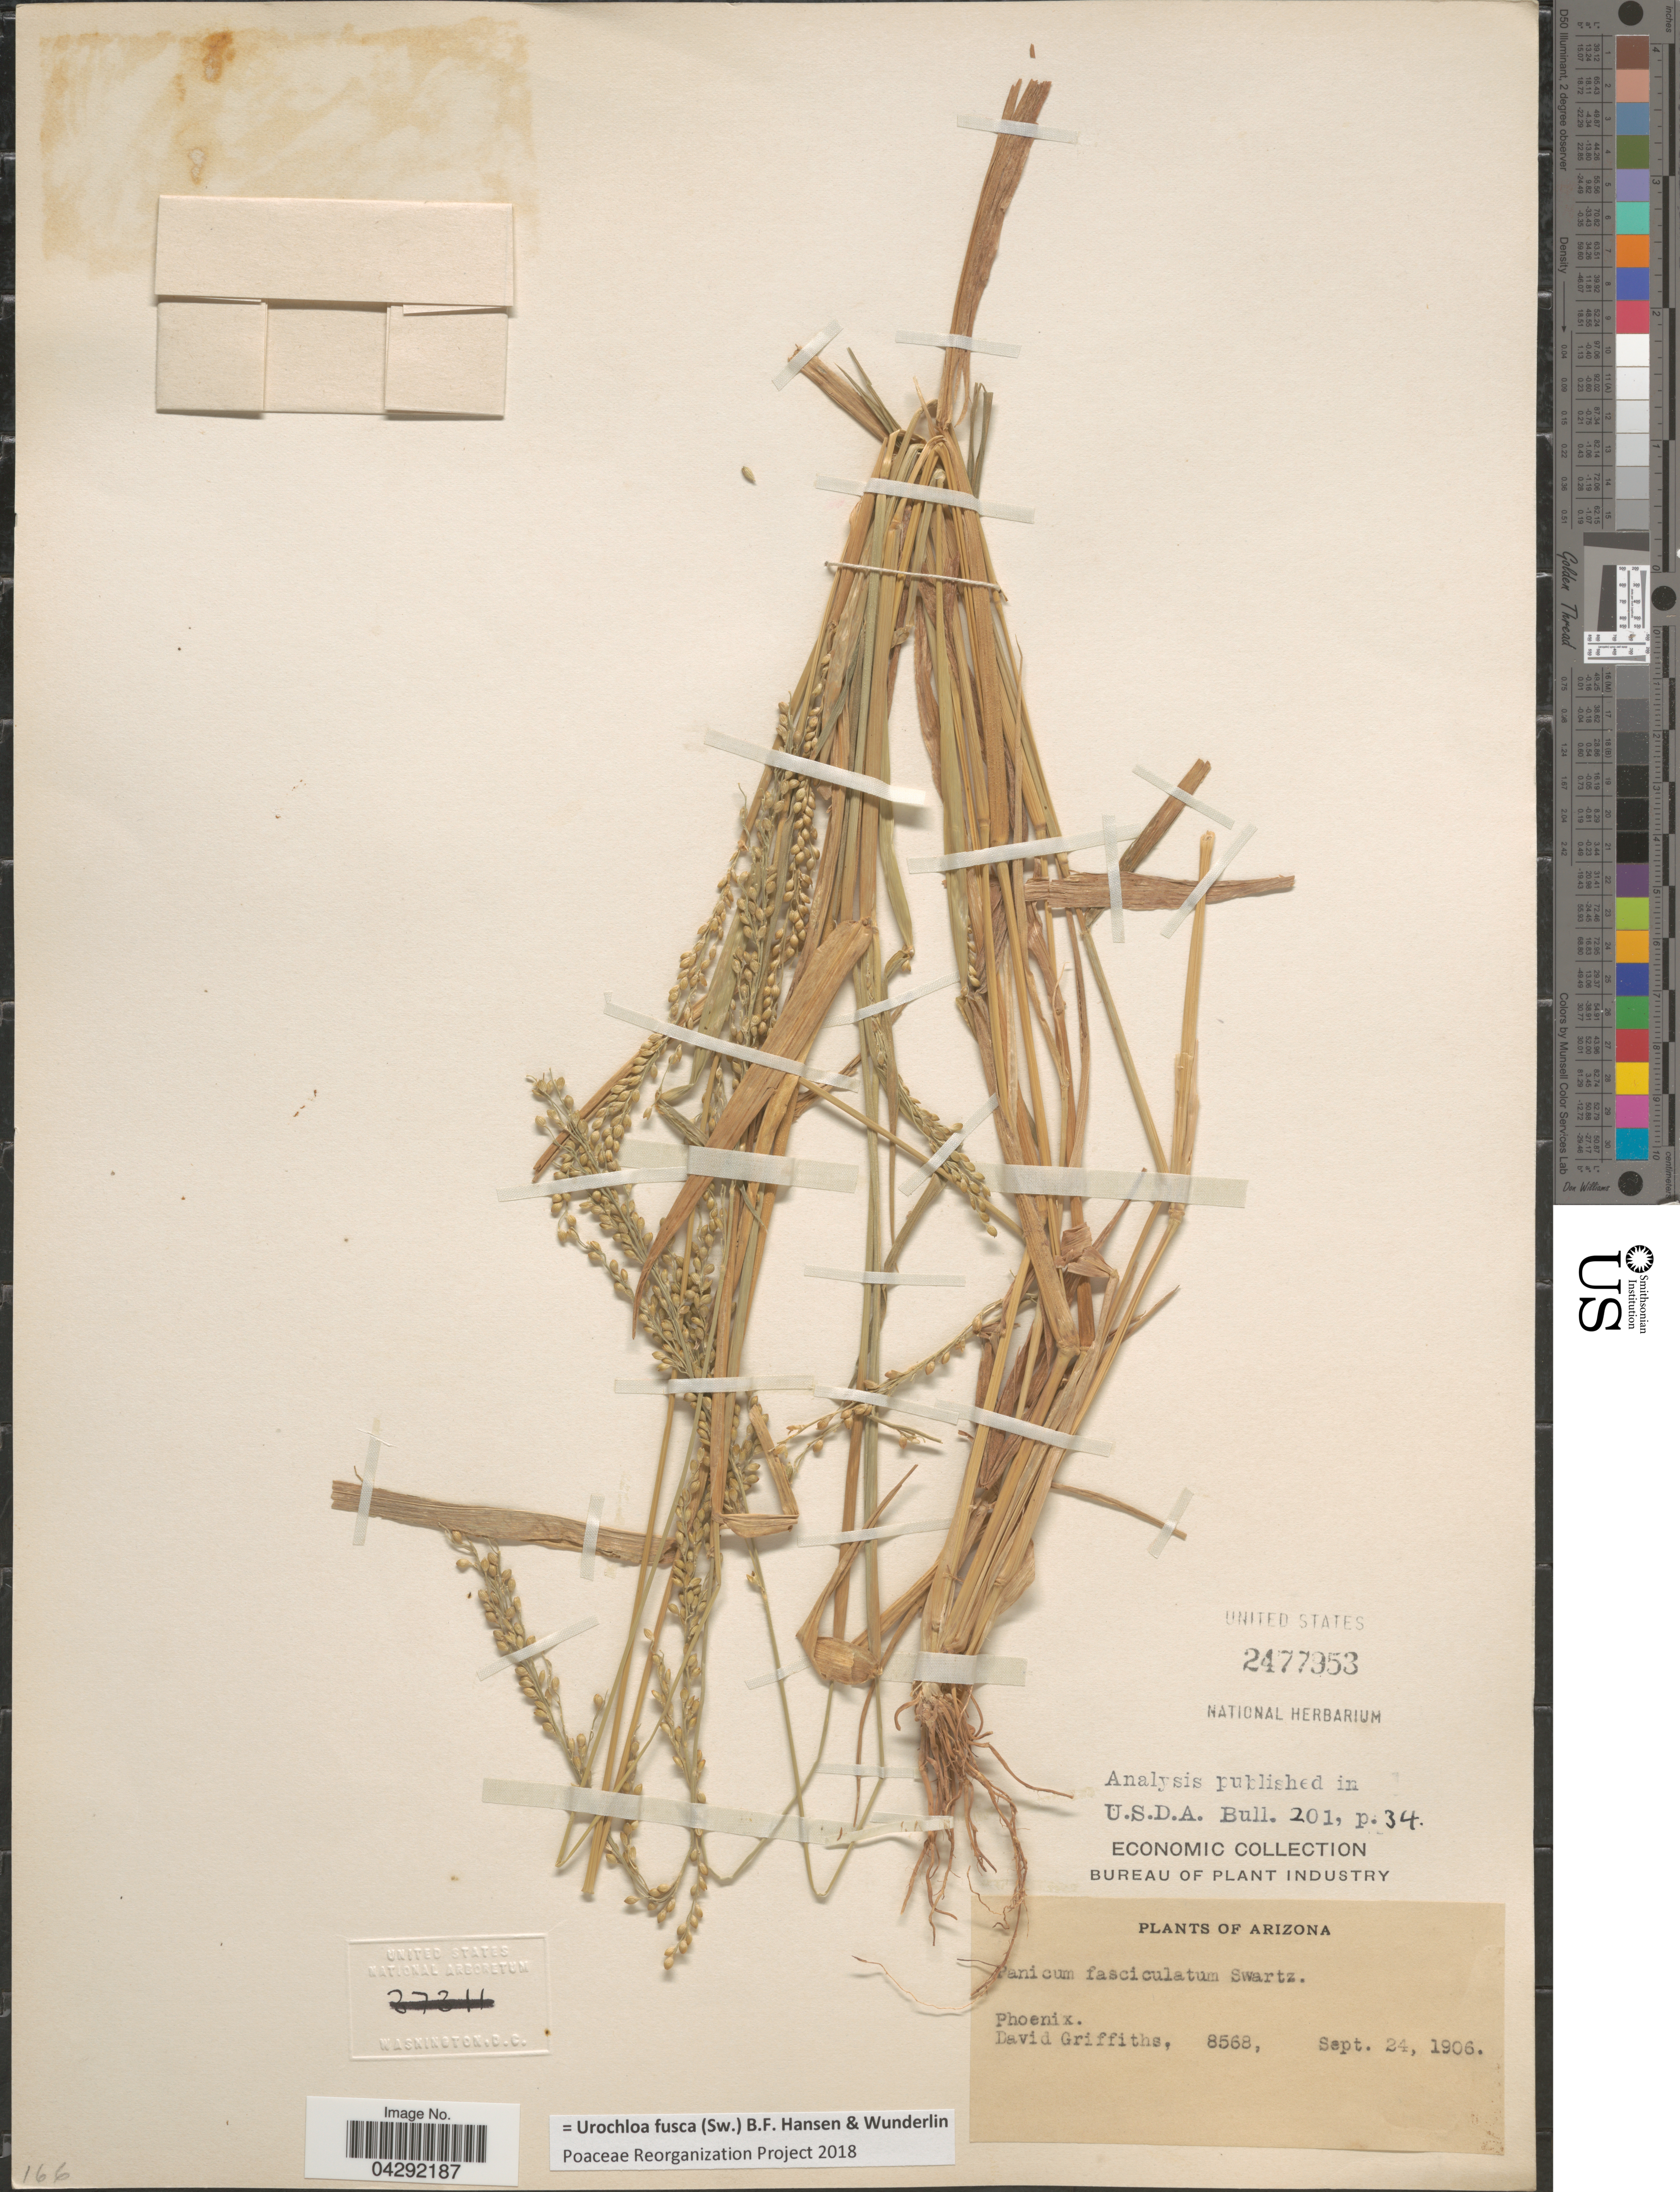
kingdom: Plantae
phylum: Tracheophyta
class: Liliopsida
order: Poales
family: Poaceae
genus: Urochloa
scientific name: Urochloa fusca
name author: (Sw.) B.F. Hansen & Wunderlin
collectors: D. Griffiths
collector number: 8568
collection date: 1906-09-24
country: United States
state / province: Arizona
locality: Phoenix.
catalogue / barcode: US 2477953